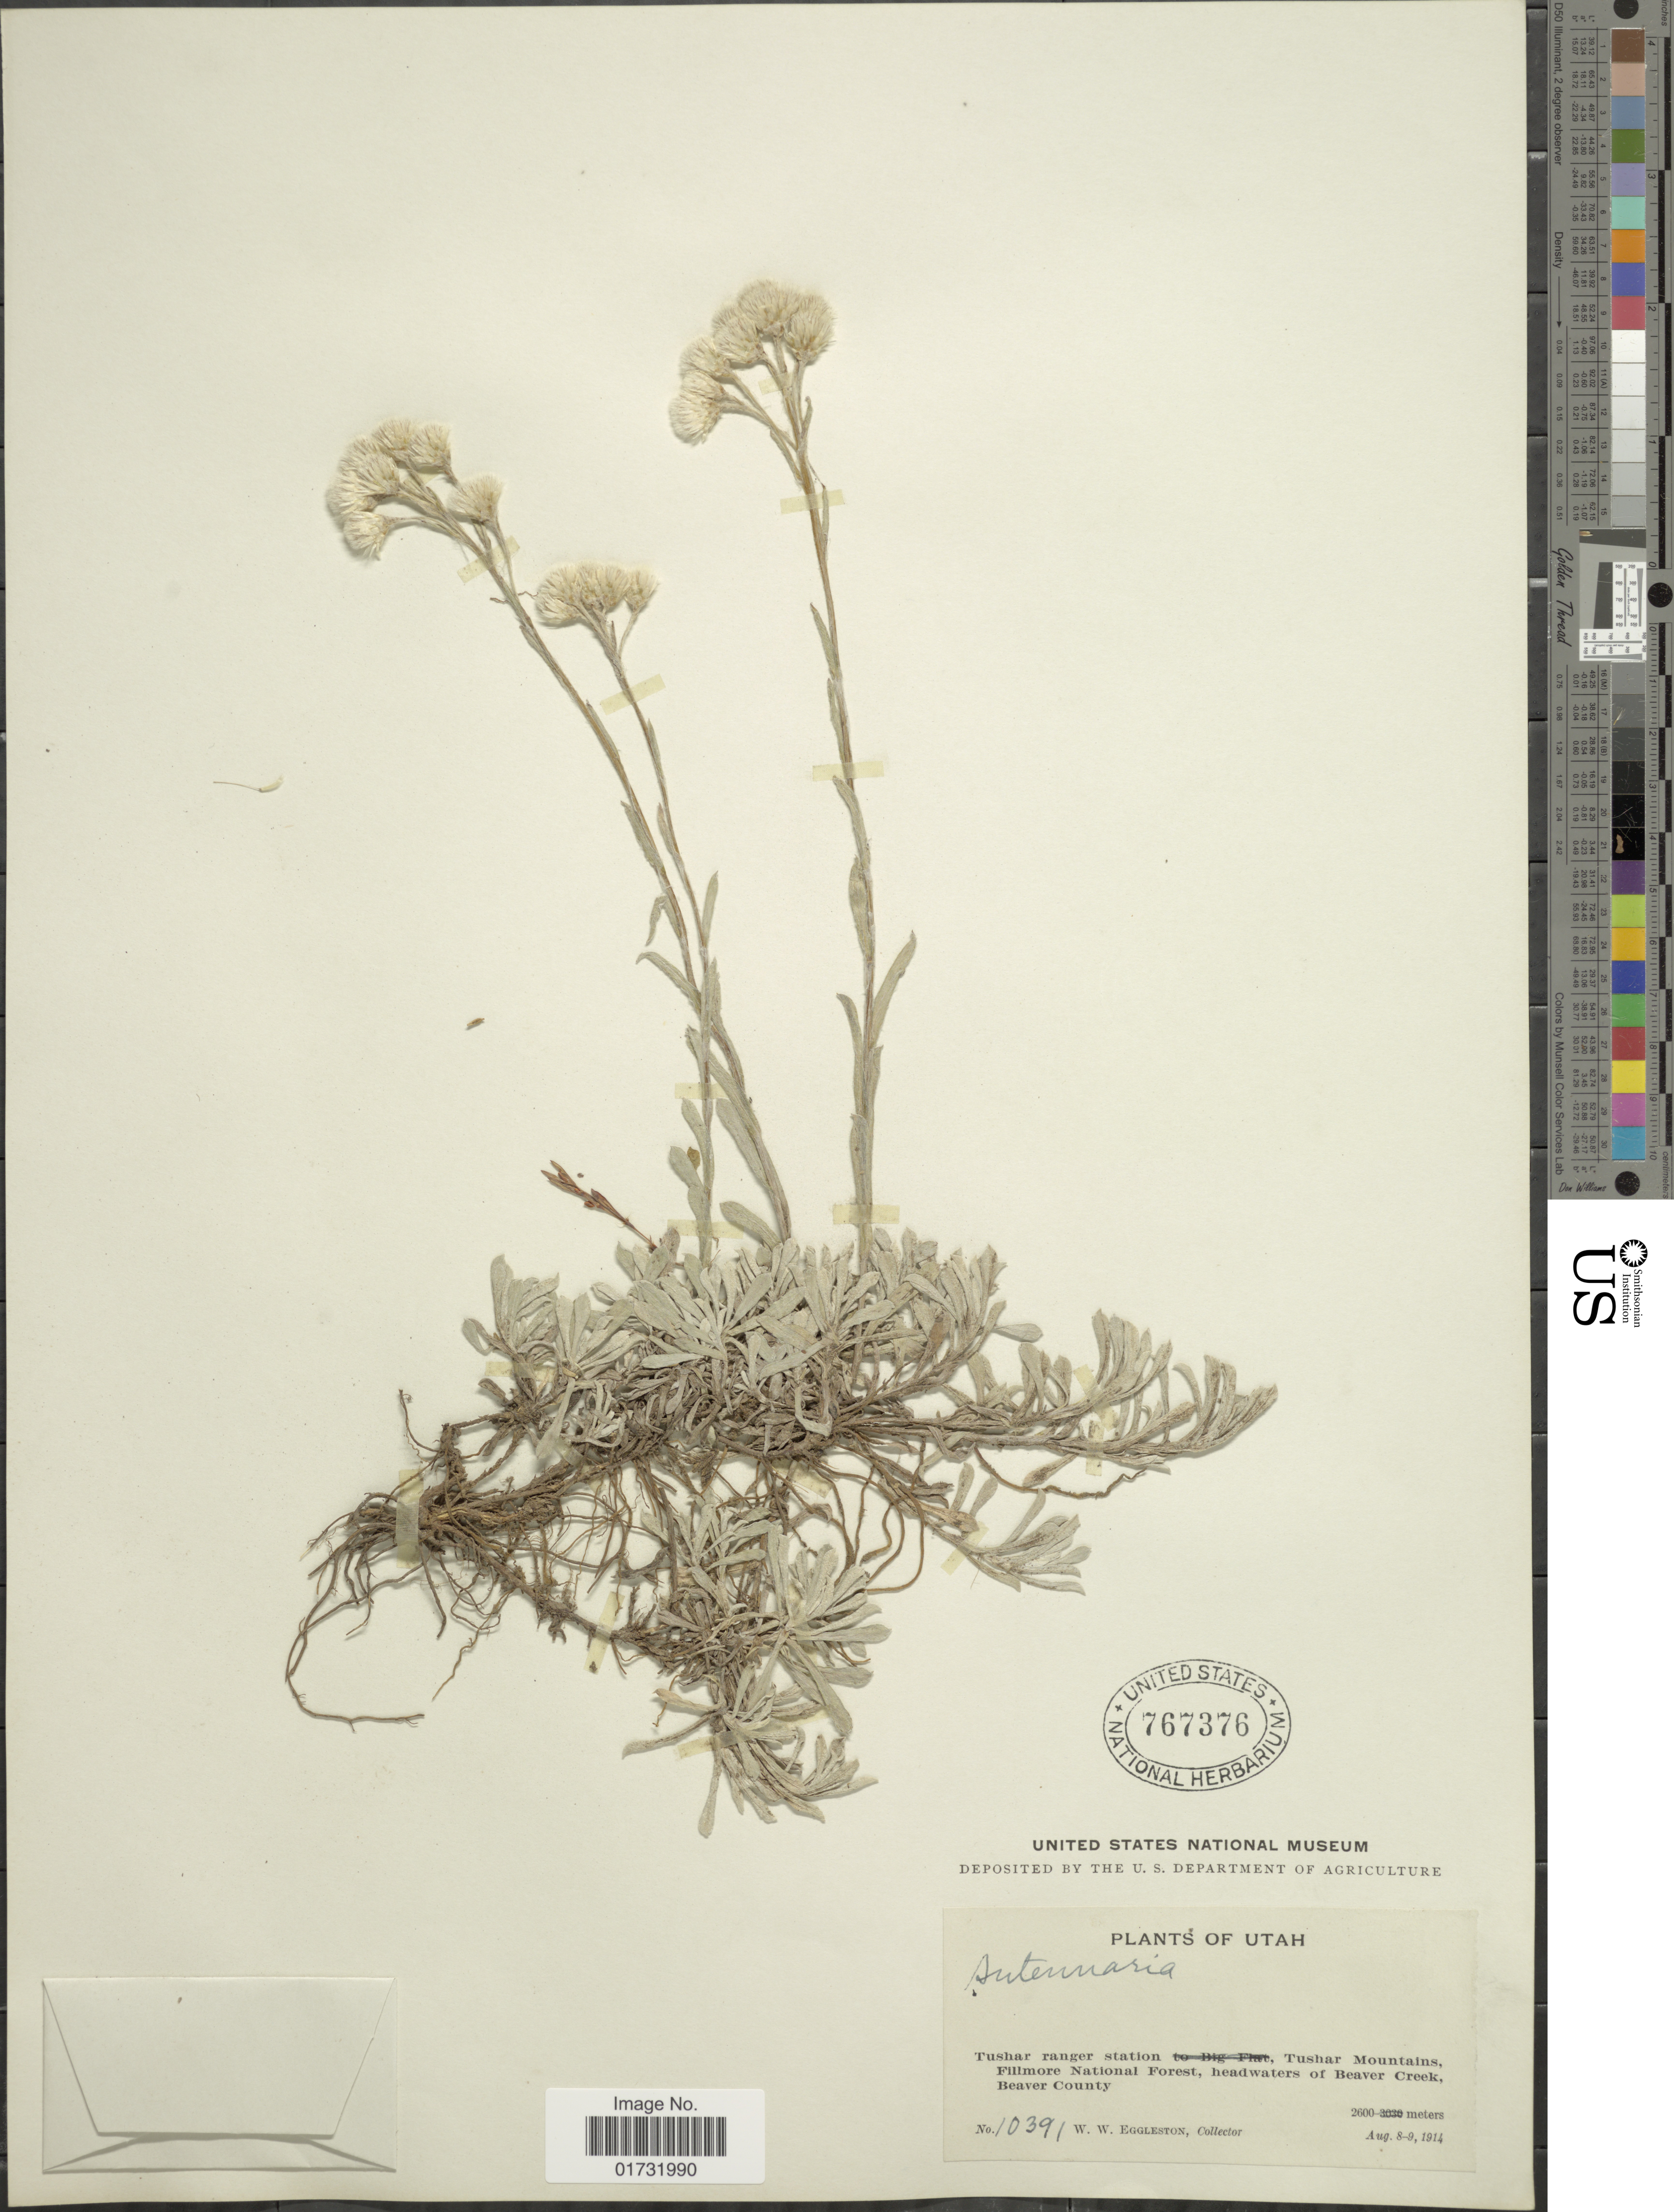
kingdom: Plantae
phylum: Tracheophyta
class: Magnoliopsida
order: Asterales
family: Asteraceae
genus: Antennaria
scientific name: Antennaria oxyphylla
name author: Greene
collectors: W. W. Eggleston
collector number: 10391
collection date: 1914-08-08/1914-08-09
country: United States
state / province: Utah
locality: Tushar ranger station, Tushar Mountains, Fillmore National Forest, headwaters of Beaver Creek, Beaver County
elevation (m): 2600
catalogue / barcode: US 767376